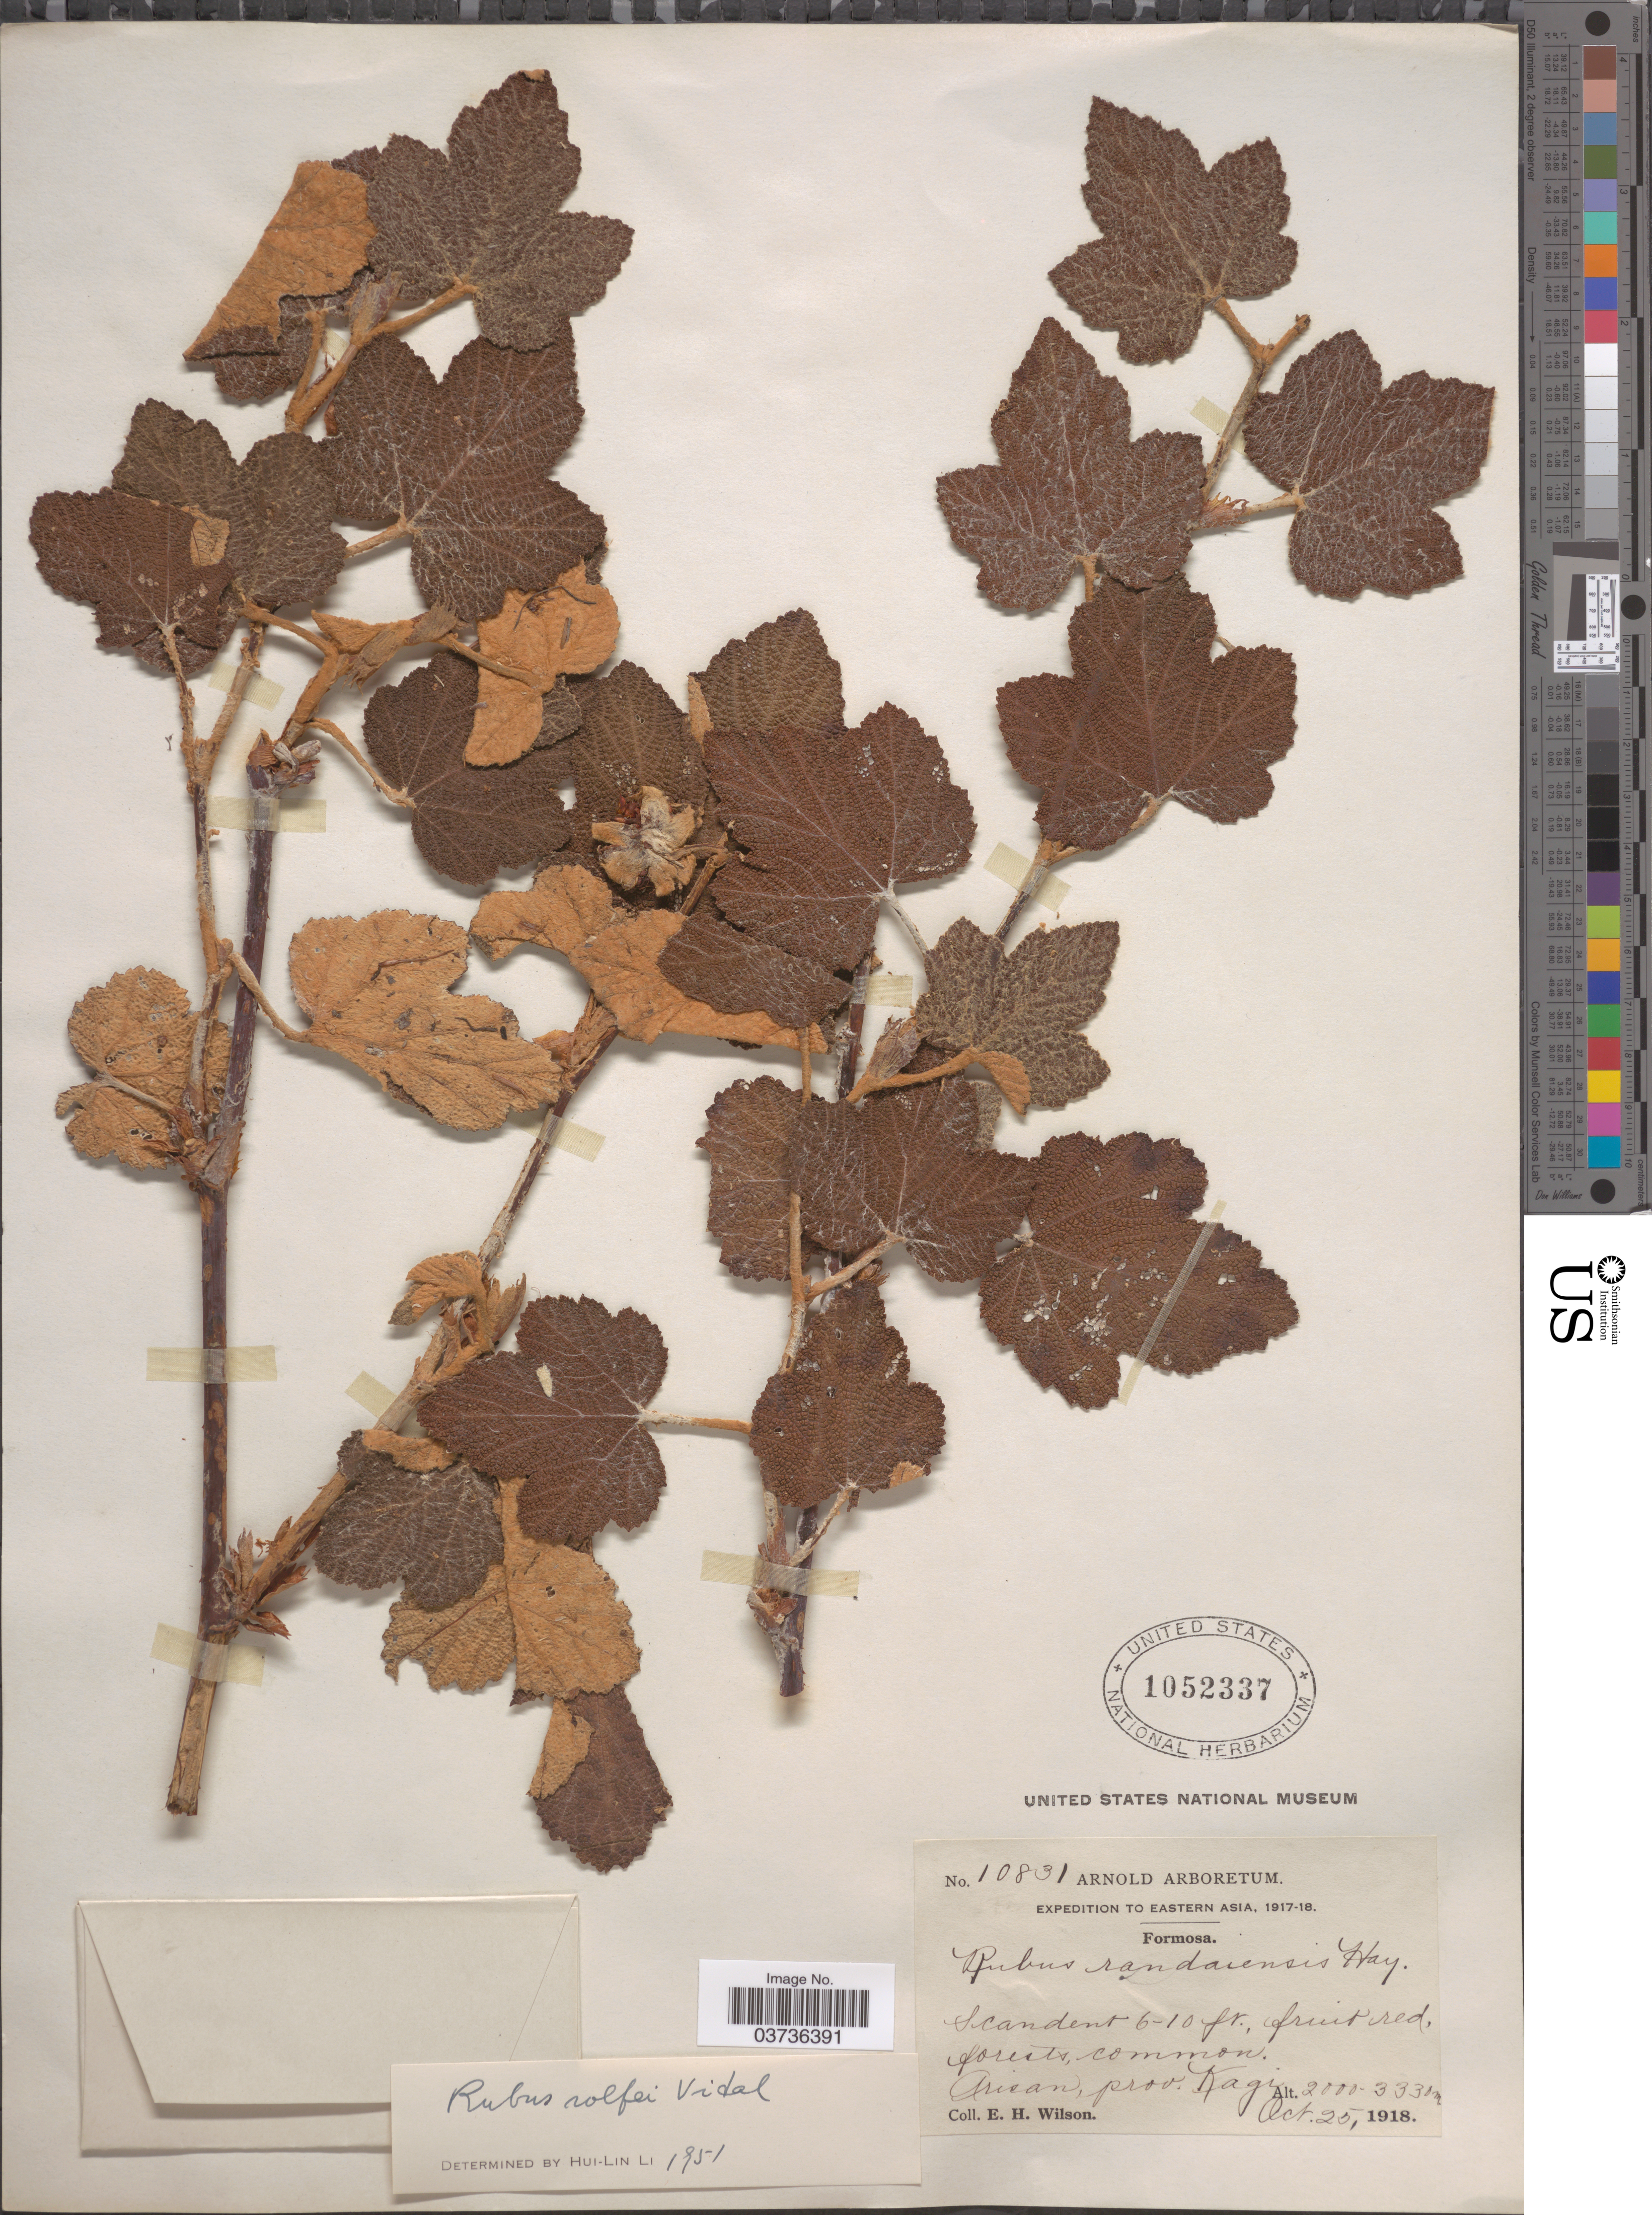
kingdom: Plantae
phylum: Tracheophyta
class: Magnoliopsida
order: Rosales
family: Rosaceae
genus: Rubus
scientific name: Rubus rolfei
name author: S. Vidal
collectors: E. Wilson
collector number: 10831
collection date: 1918-10-25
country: Taiwan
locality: Eastern Asia. Formosa. Arisan, prov. Kagi.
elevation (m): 2000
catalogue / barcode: US 1052337